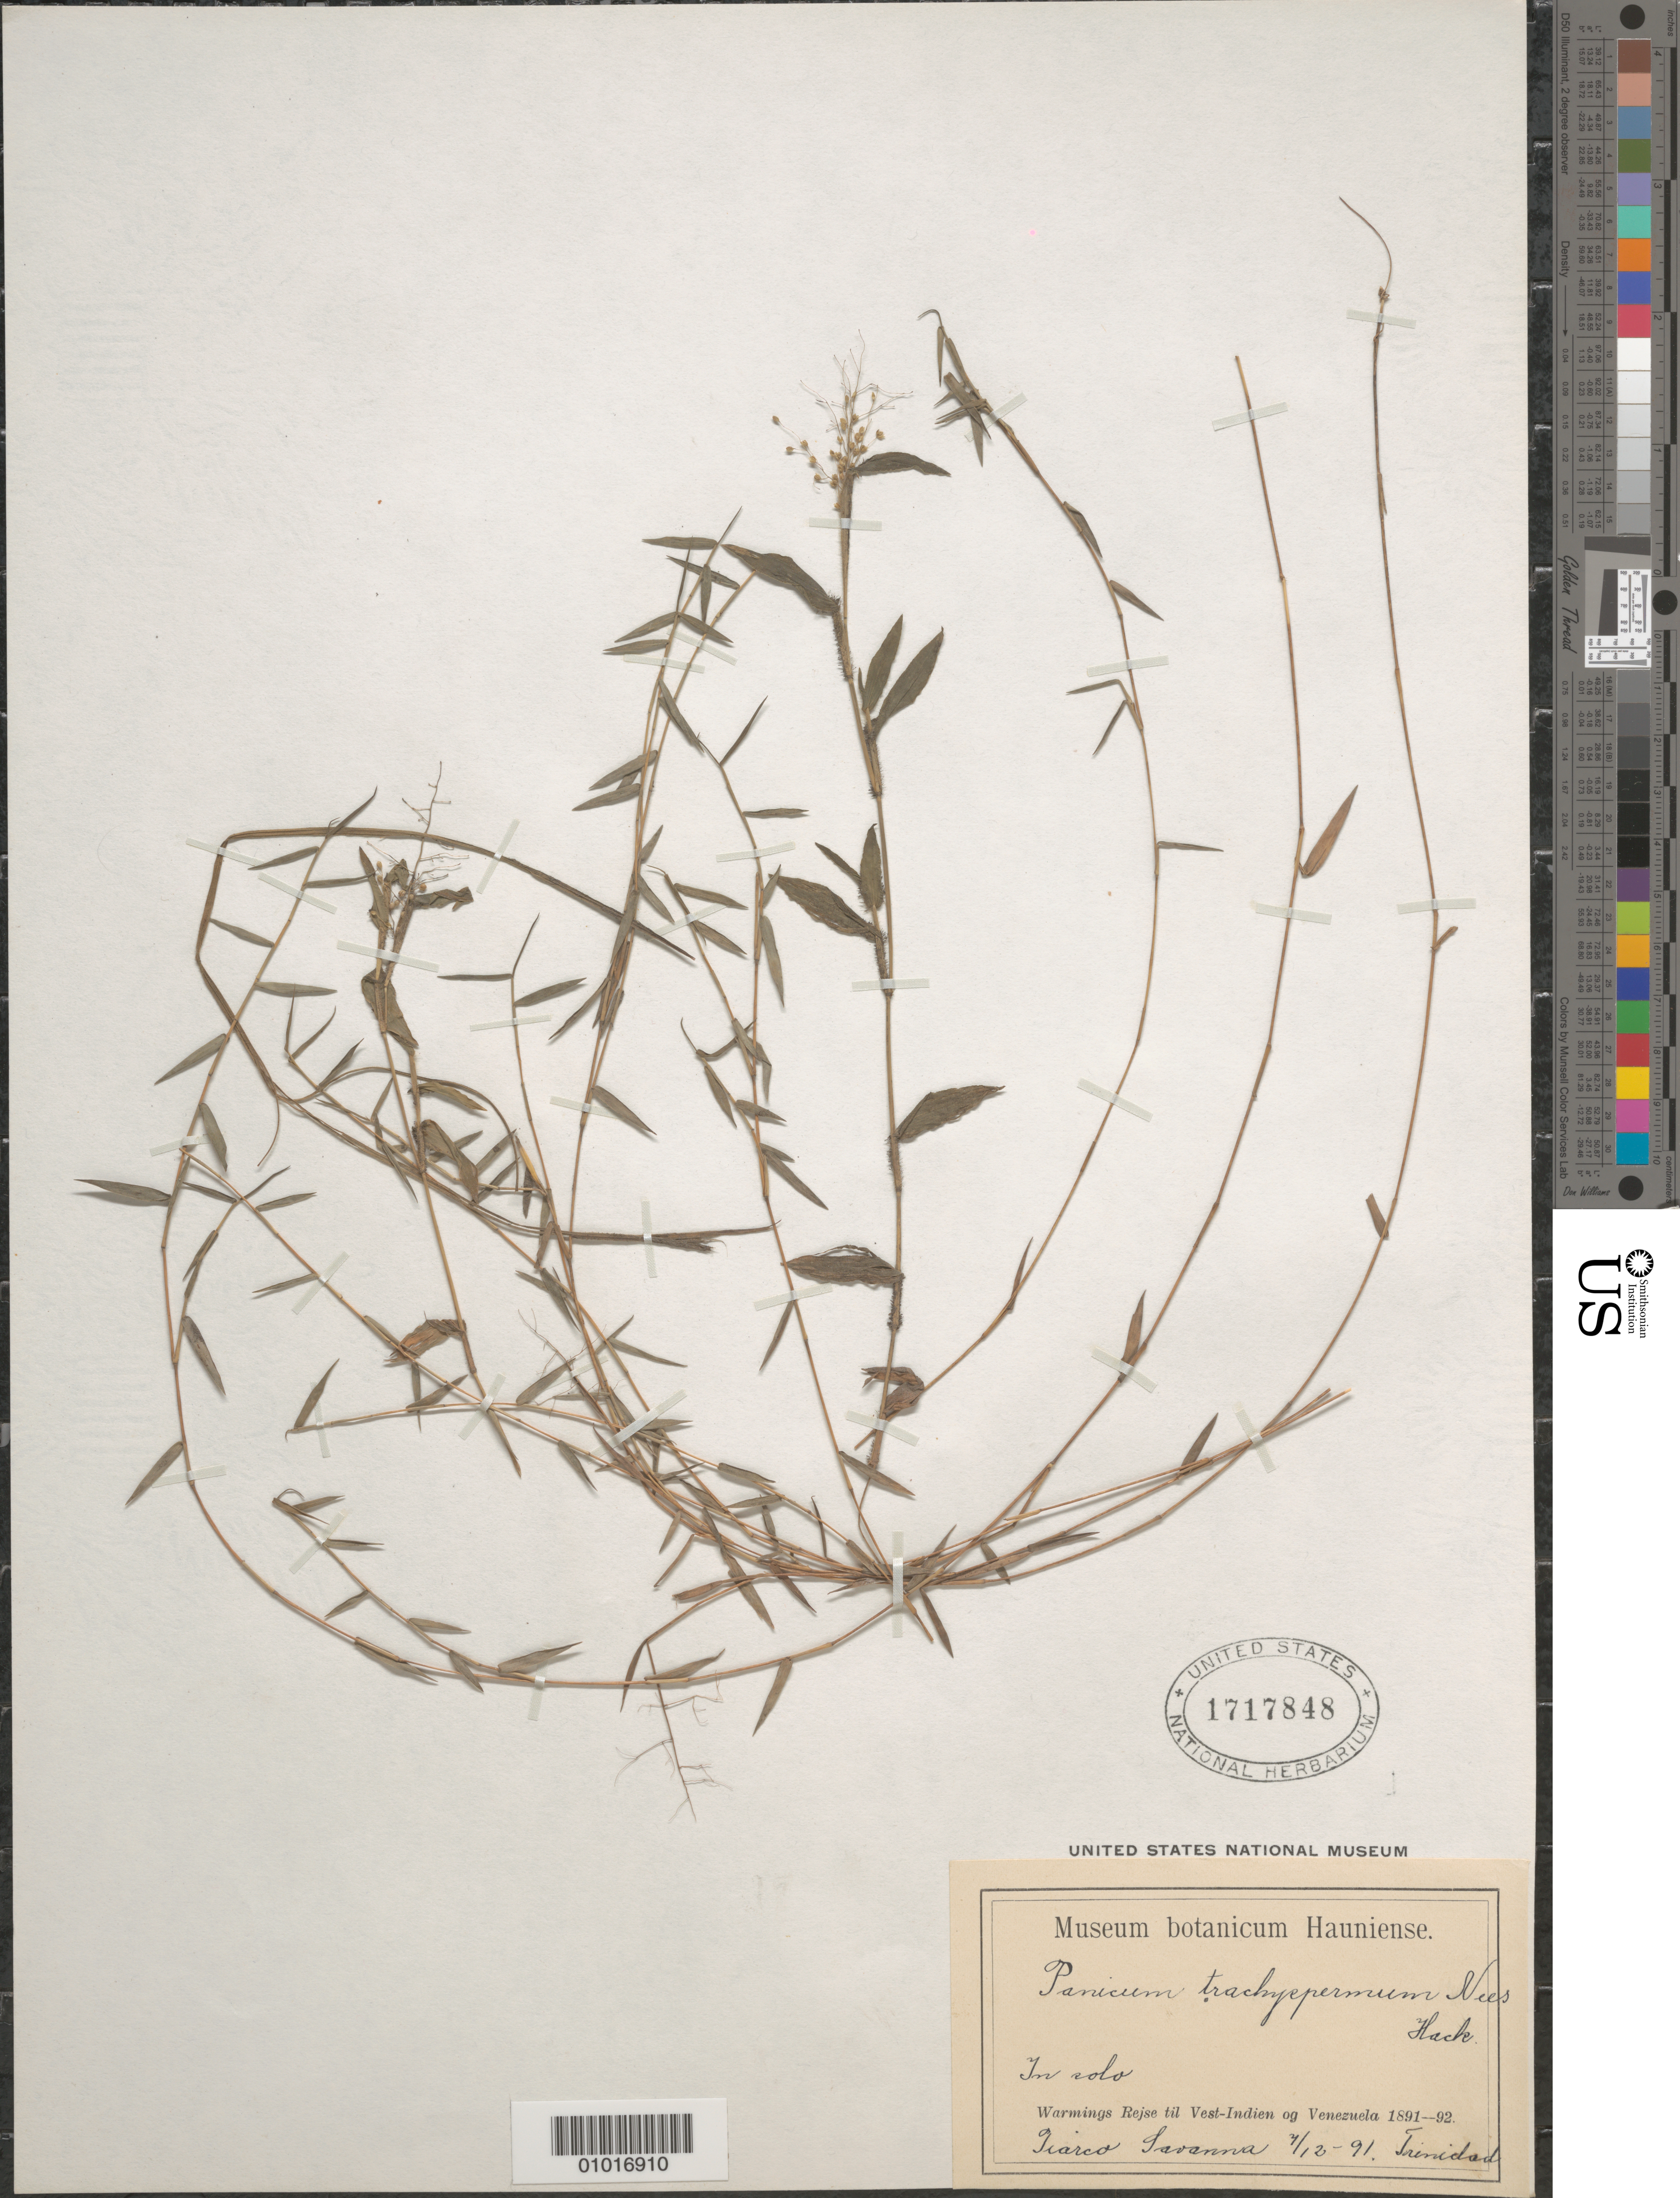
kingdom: Plantae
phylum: Tracheophyta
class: Liliopsida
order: Poales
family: Poaceae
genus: Isachne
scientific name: Isachne polygonoides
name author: (Lam.) Döll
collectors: W. Rejse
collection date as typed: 04 Dec 1891 or 12 Apr 1891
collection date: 1891-04-12 or 1891-12-04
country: Trinidad and Tobago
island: Trinidad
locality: Warmings Rejse til Vest-Indien og Venezuela. Siarco Savanna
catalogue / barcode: US 1717848